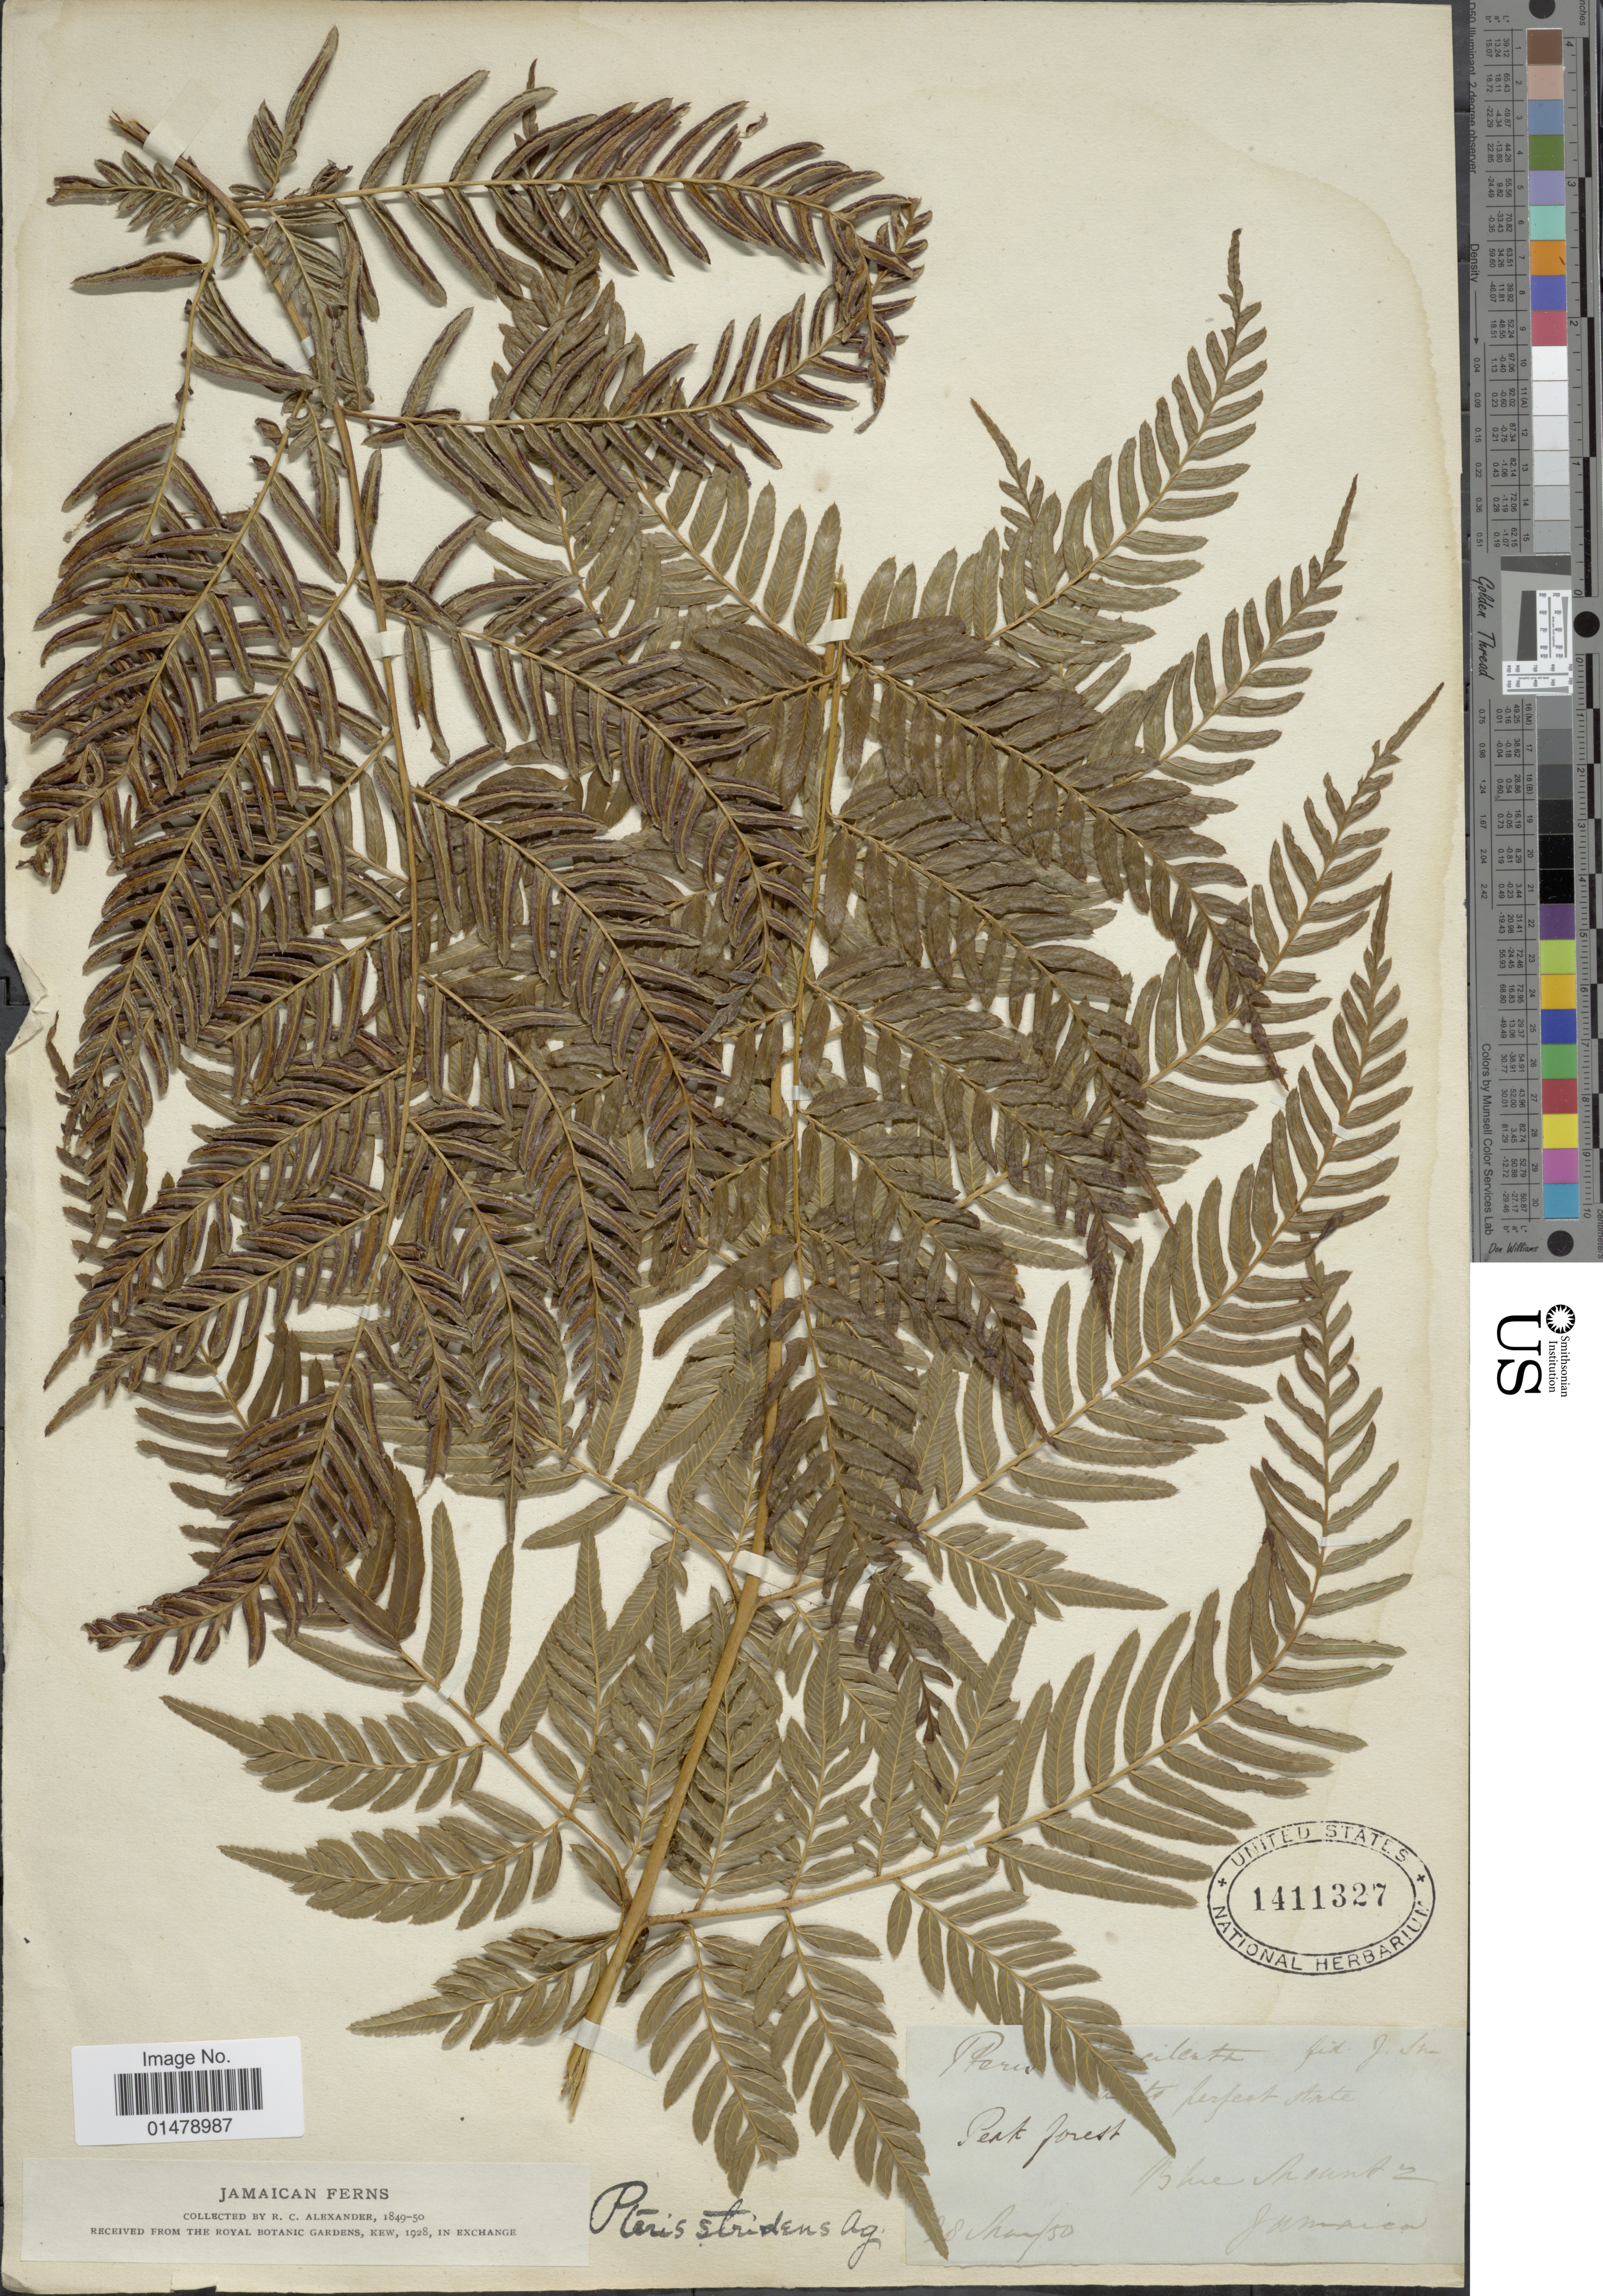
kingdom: Plantae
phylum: Tracheophyta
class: Polypodiopsida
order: Polypodiales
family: Pteridaceae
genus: Pteris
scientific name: Pteris stridens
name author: J. Agardh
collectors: R. C. Alexander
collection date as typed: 28 Mar/50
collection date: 1850-03-28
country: Jamaica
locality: Blue Mount. Peak forest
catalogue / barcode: US 1411327